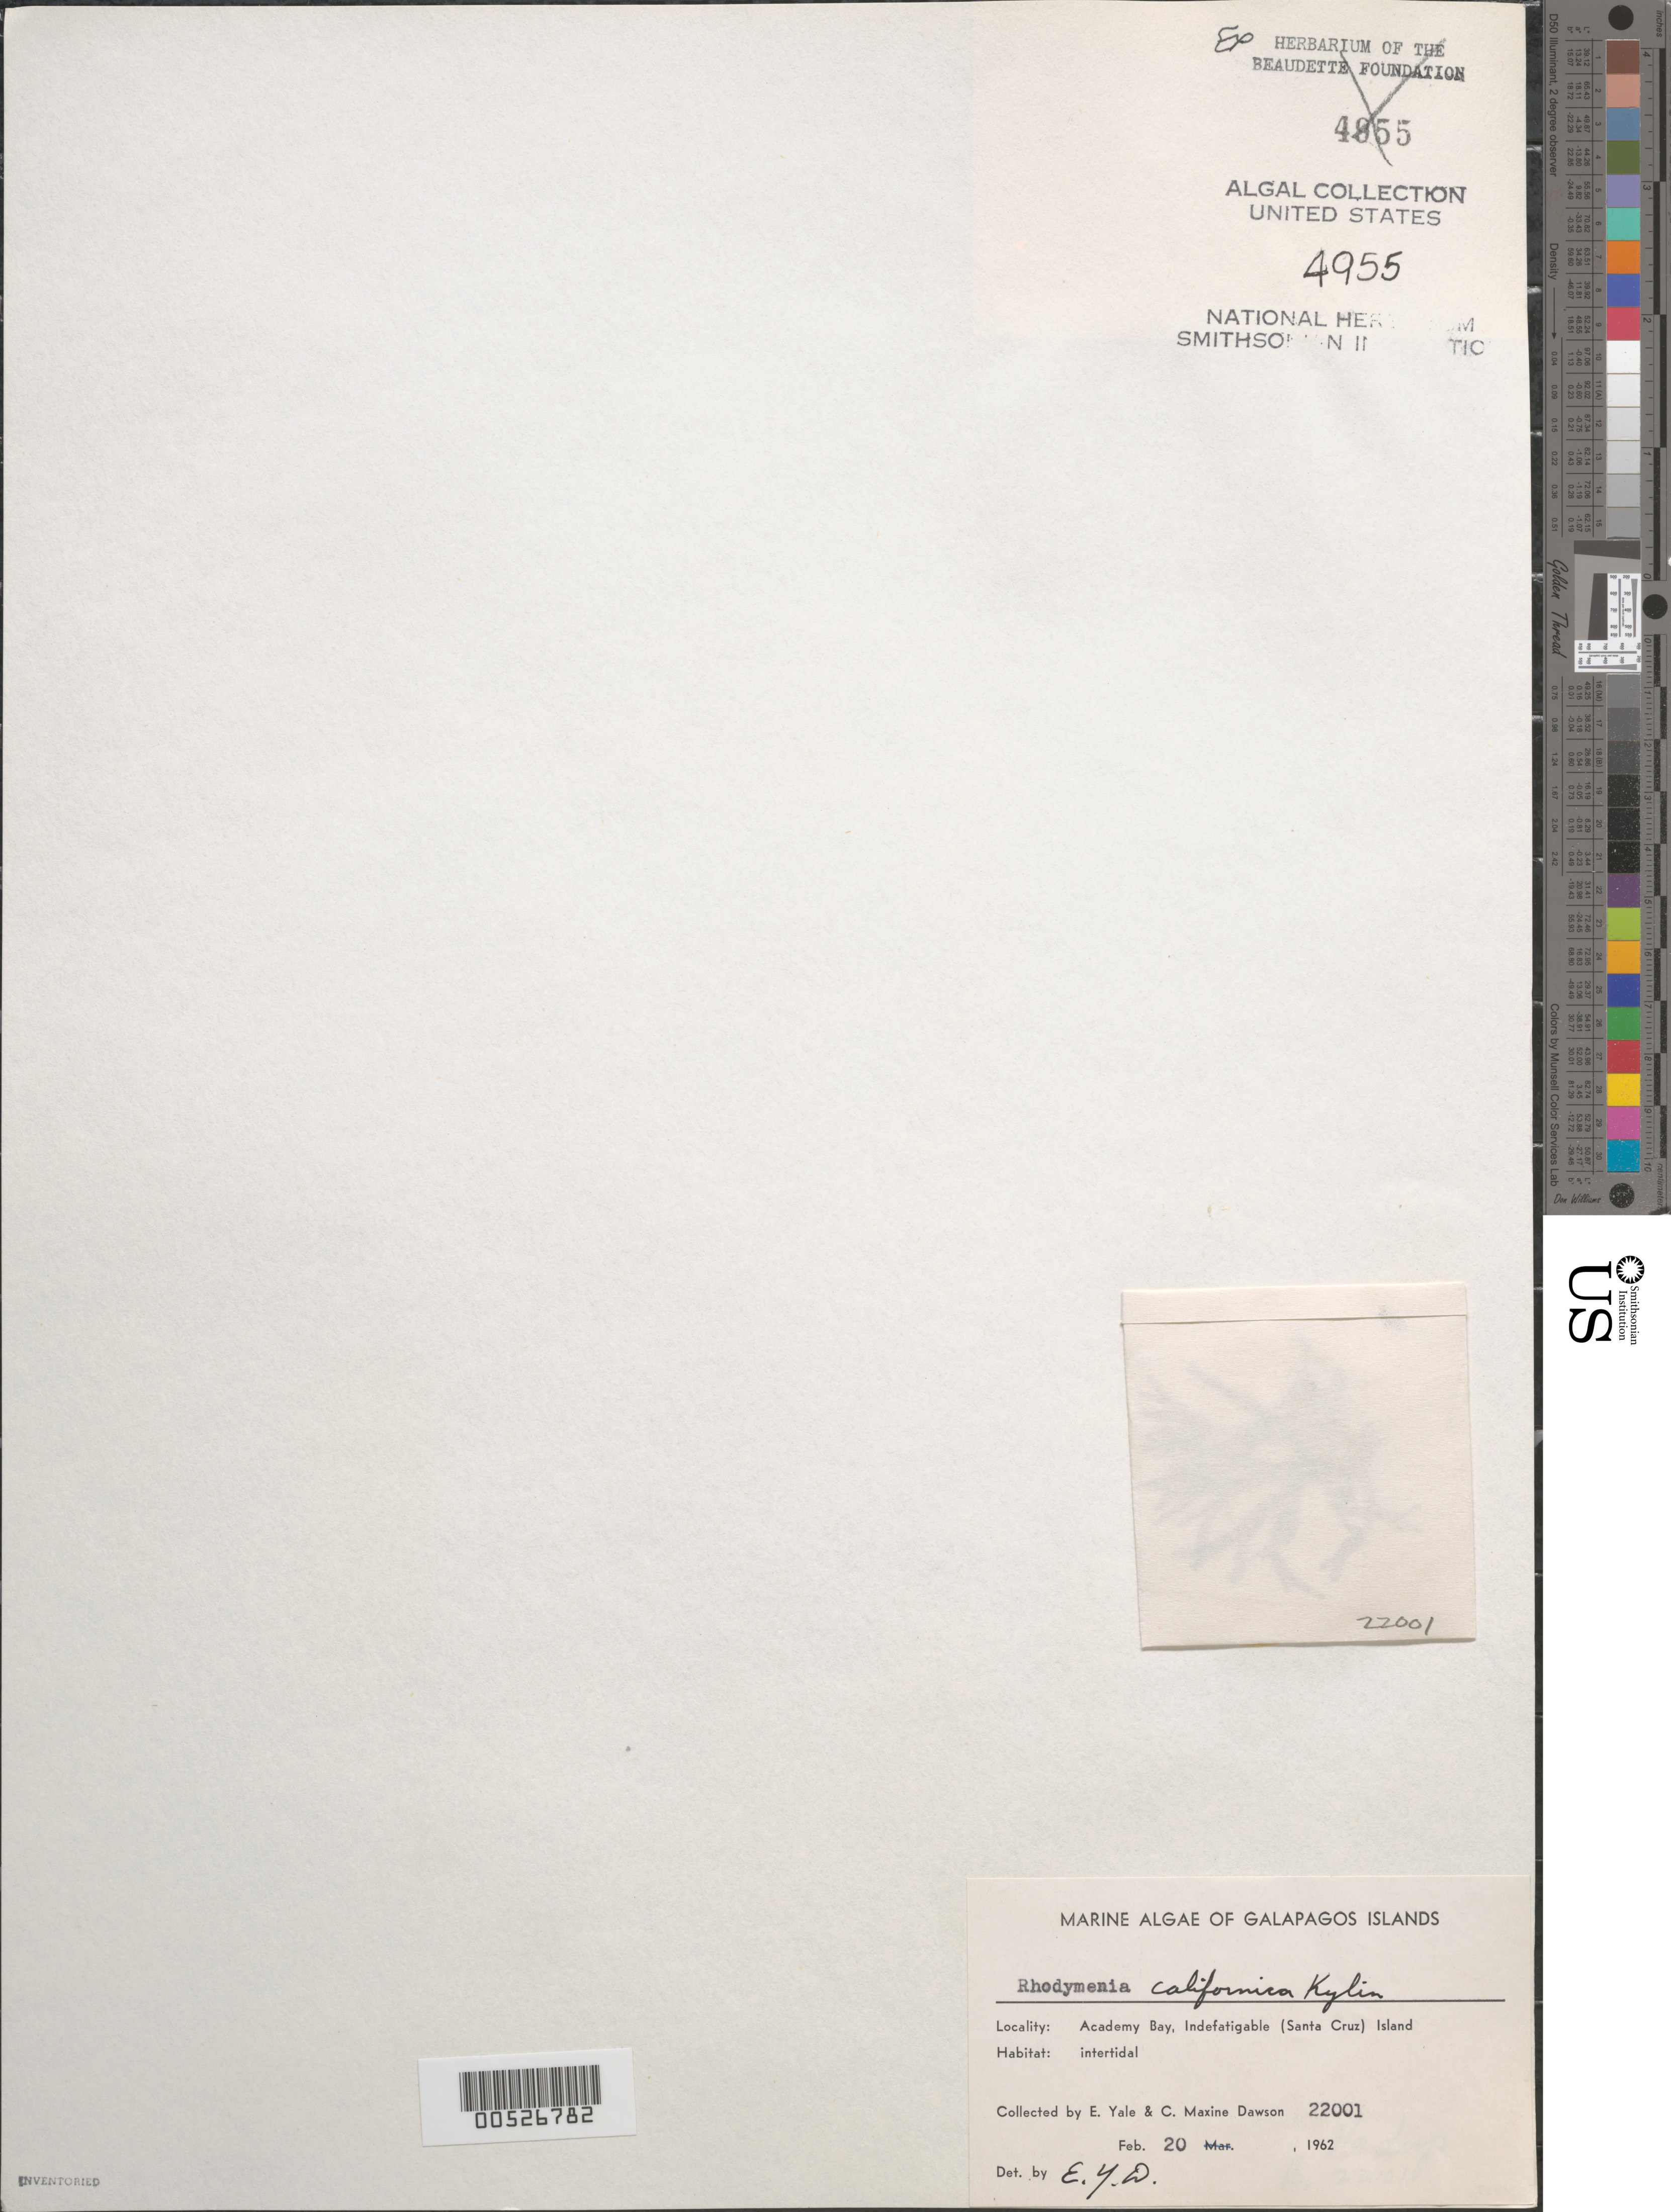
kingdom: Plantae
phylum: Rhodophyta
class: Florideophyceae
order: Rhodymeniales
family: Rhodymeniaceae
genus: Rhodymenia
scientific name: Rhodymenia californica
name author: Kylin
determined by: Dawson, E. Y.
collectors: E. Y. Dawson & C. M. Dawson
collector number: EYD 22001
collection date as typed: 20 Feb 1962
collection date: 1962-02-20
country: Ecuador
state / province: Colón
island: Santa Cruz [Indefatigable, Chaves]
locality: Academy Bay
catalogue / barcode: US 4955